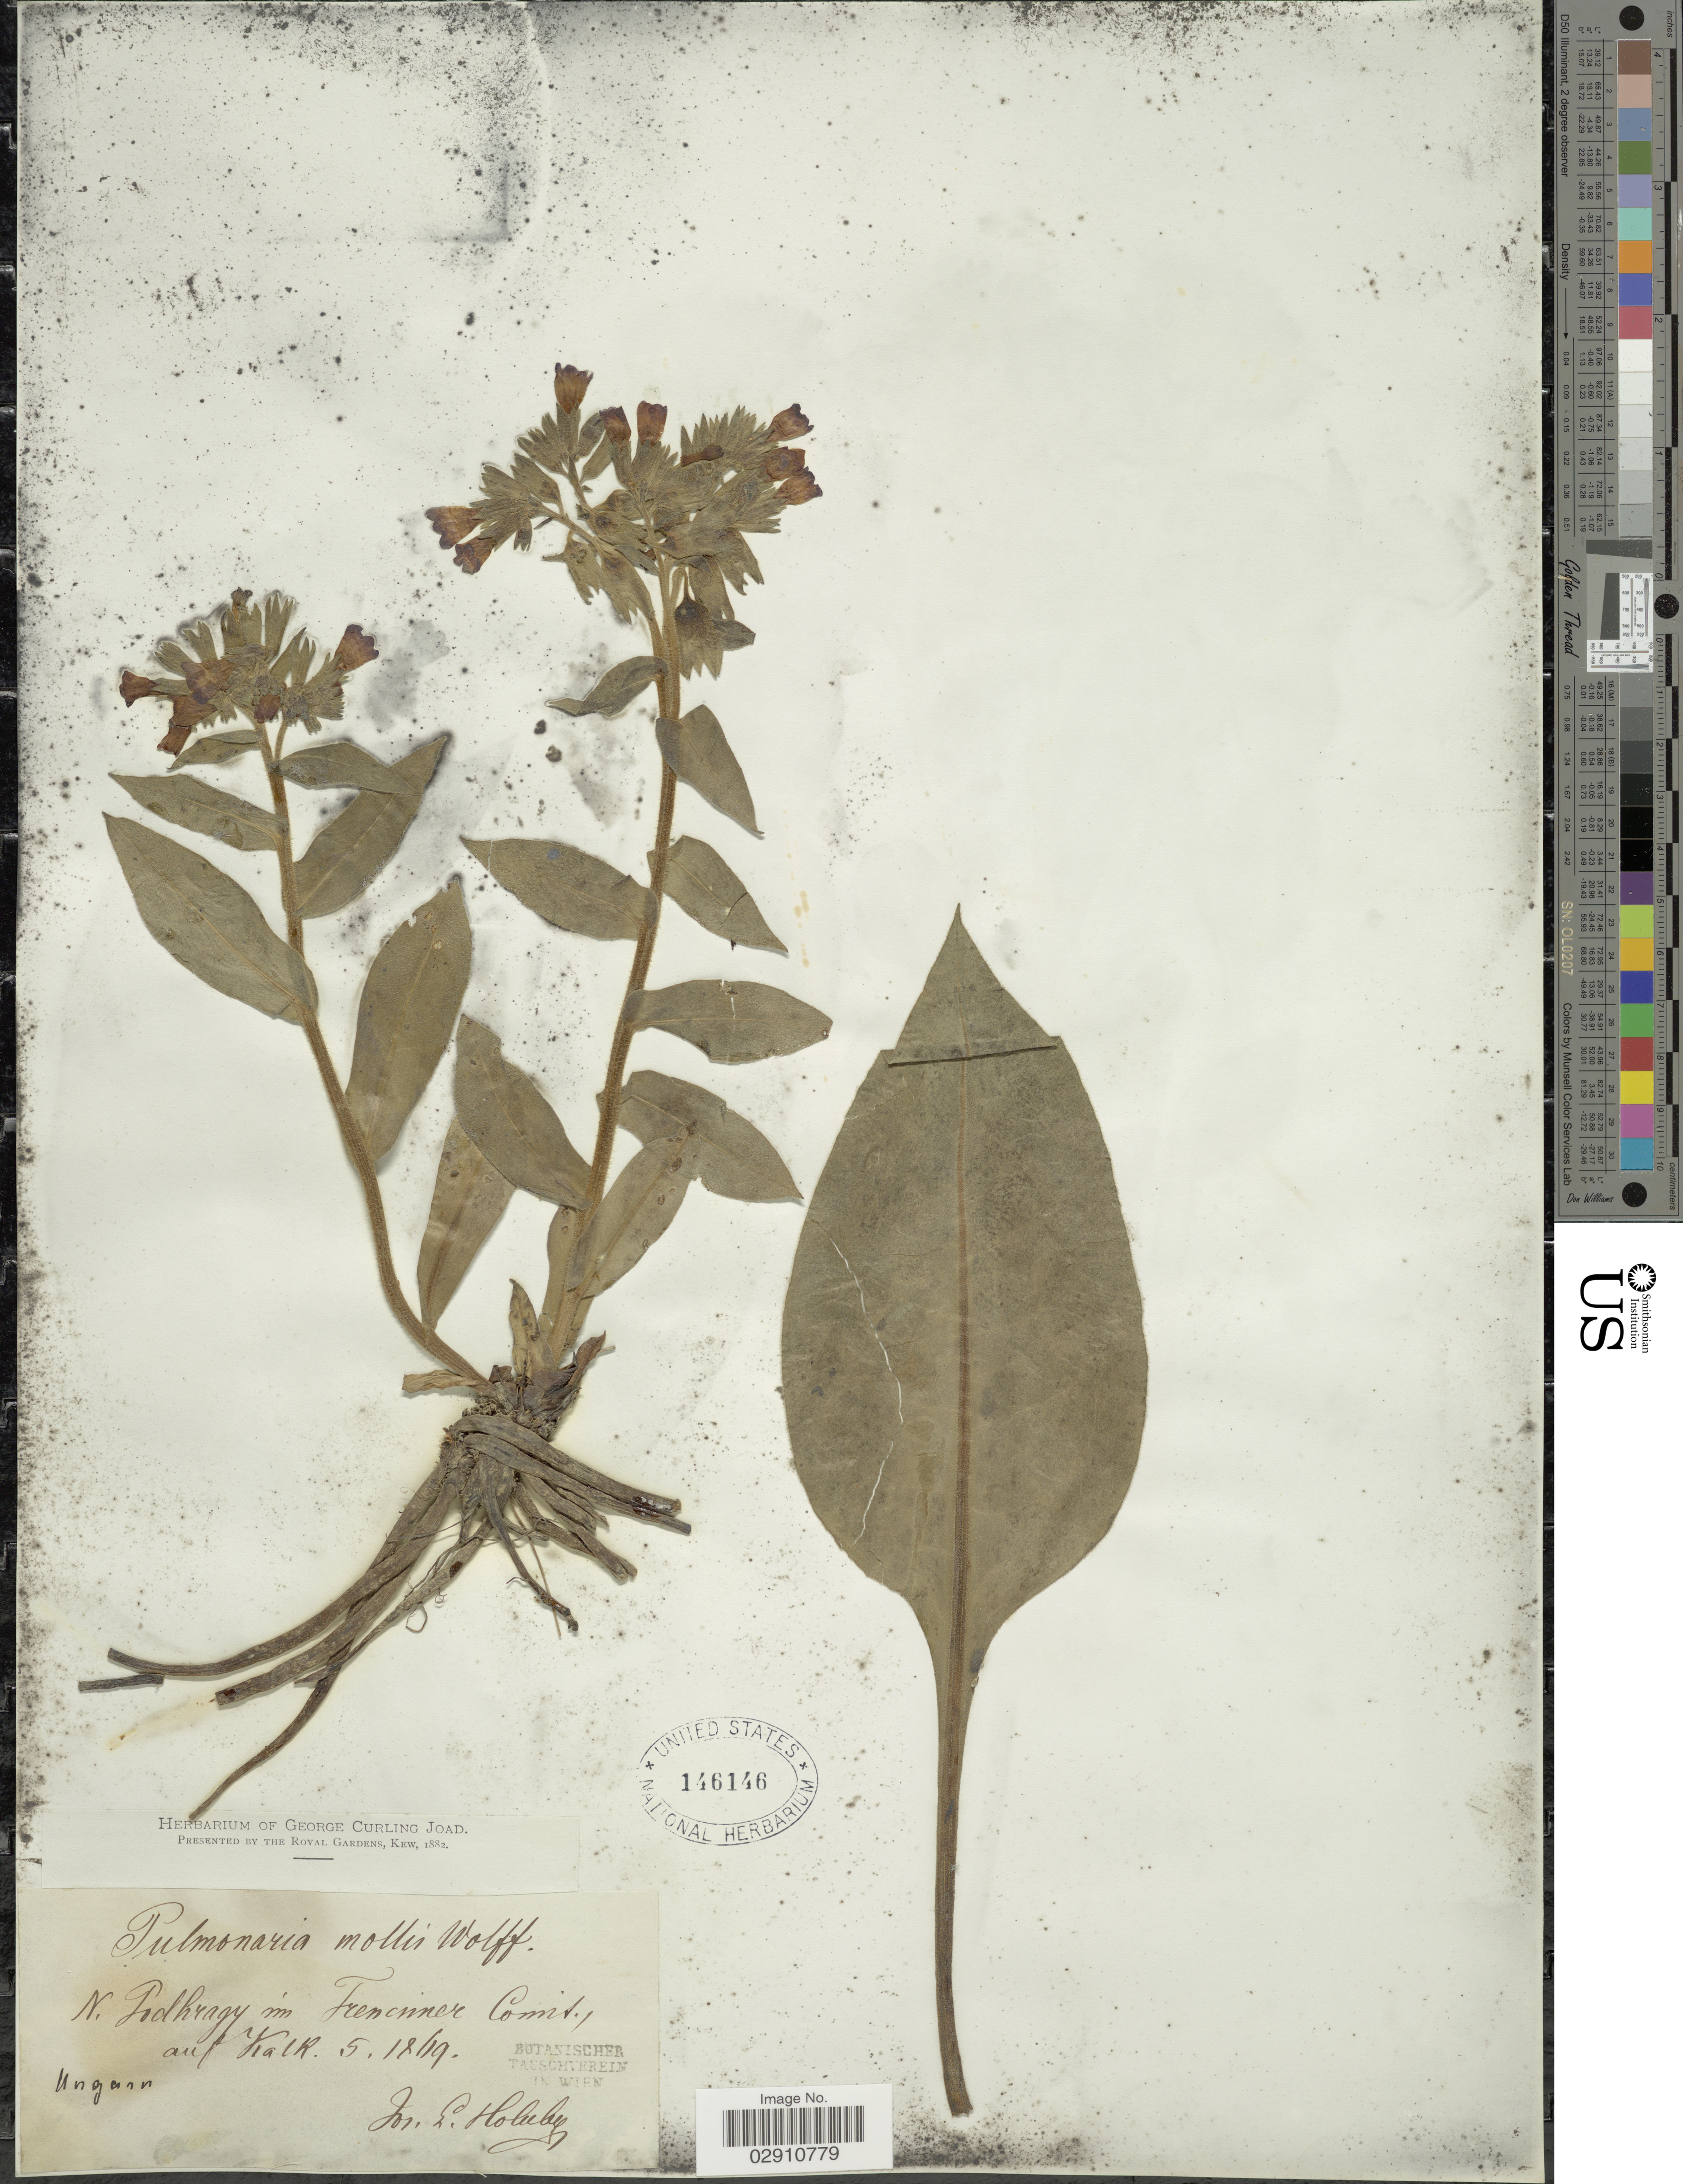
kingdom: Plantae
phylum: Tracheophyta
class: Magnoliopsida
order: Boraginales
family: Boraginaceae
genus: Pulmonaria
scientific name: Pulmonaria mollis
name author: J.F. Wolff ex Hornem.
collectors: J. Holuby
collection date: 1869-05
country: Hungary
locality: Ungarn.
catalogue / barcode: US 146146